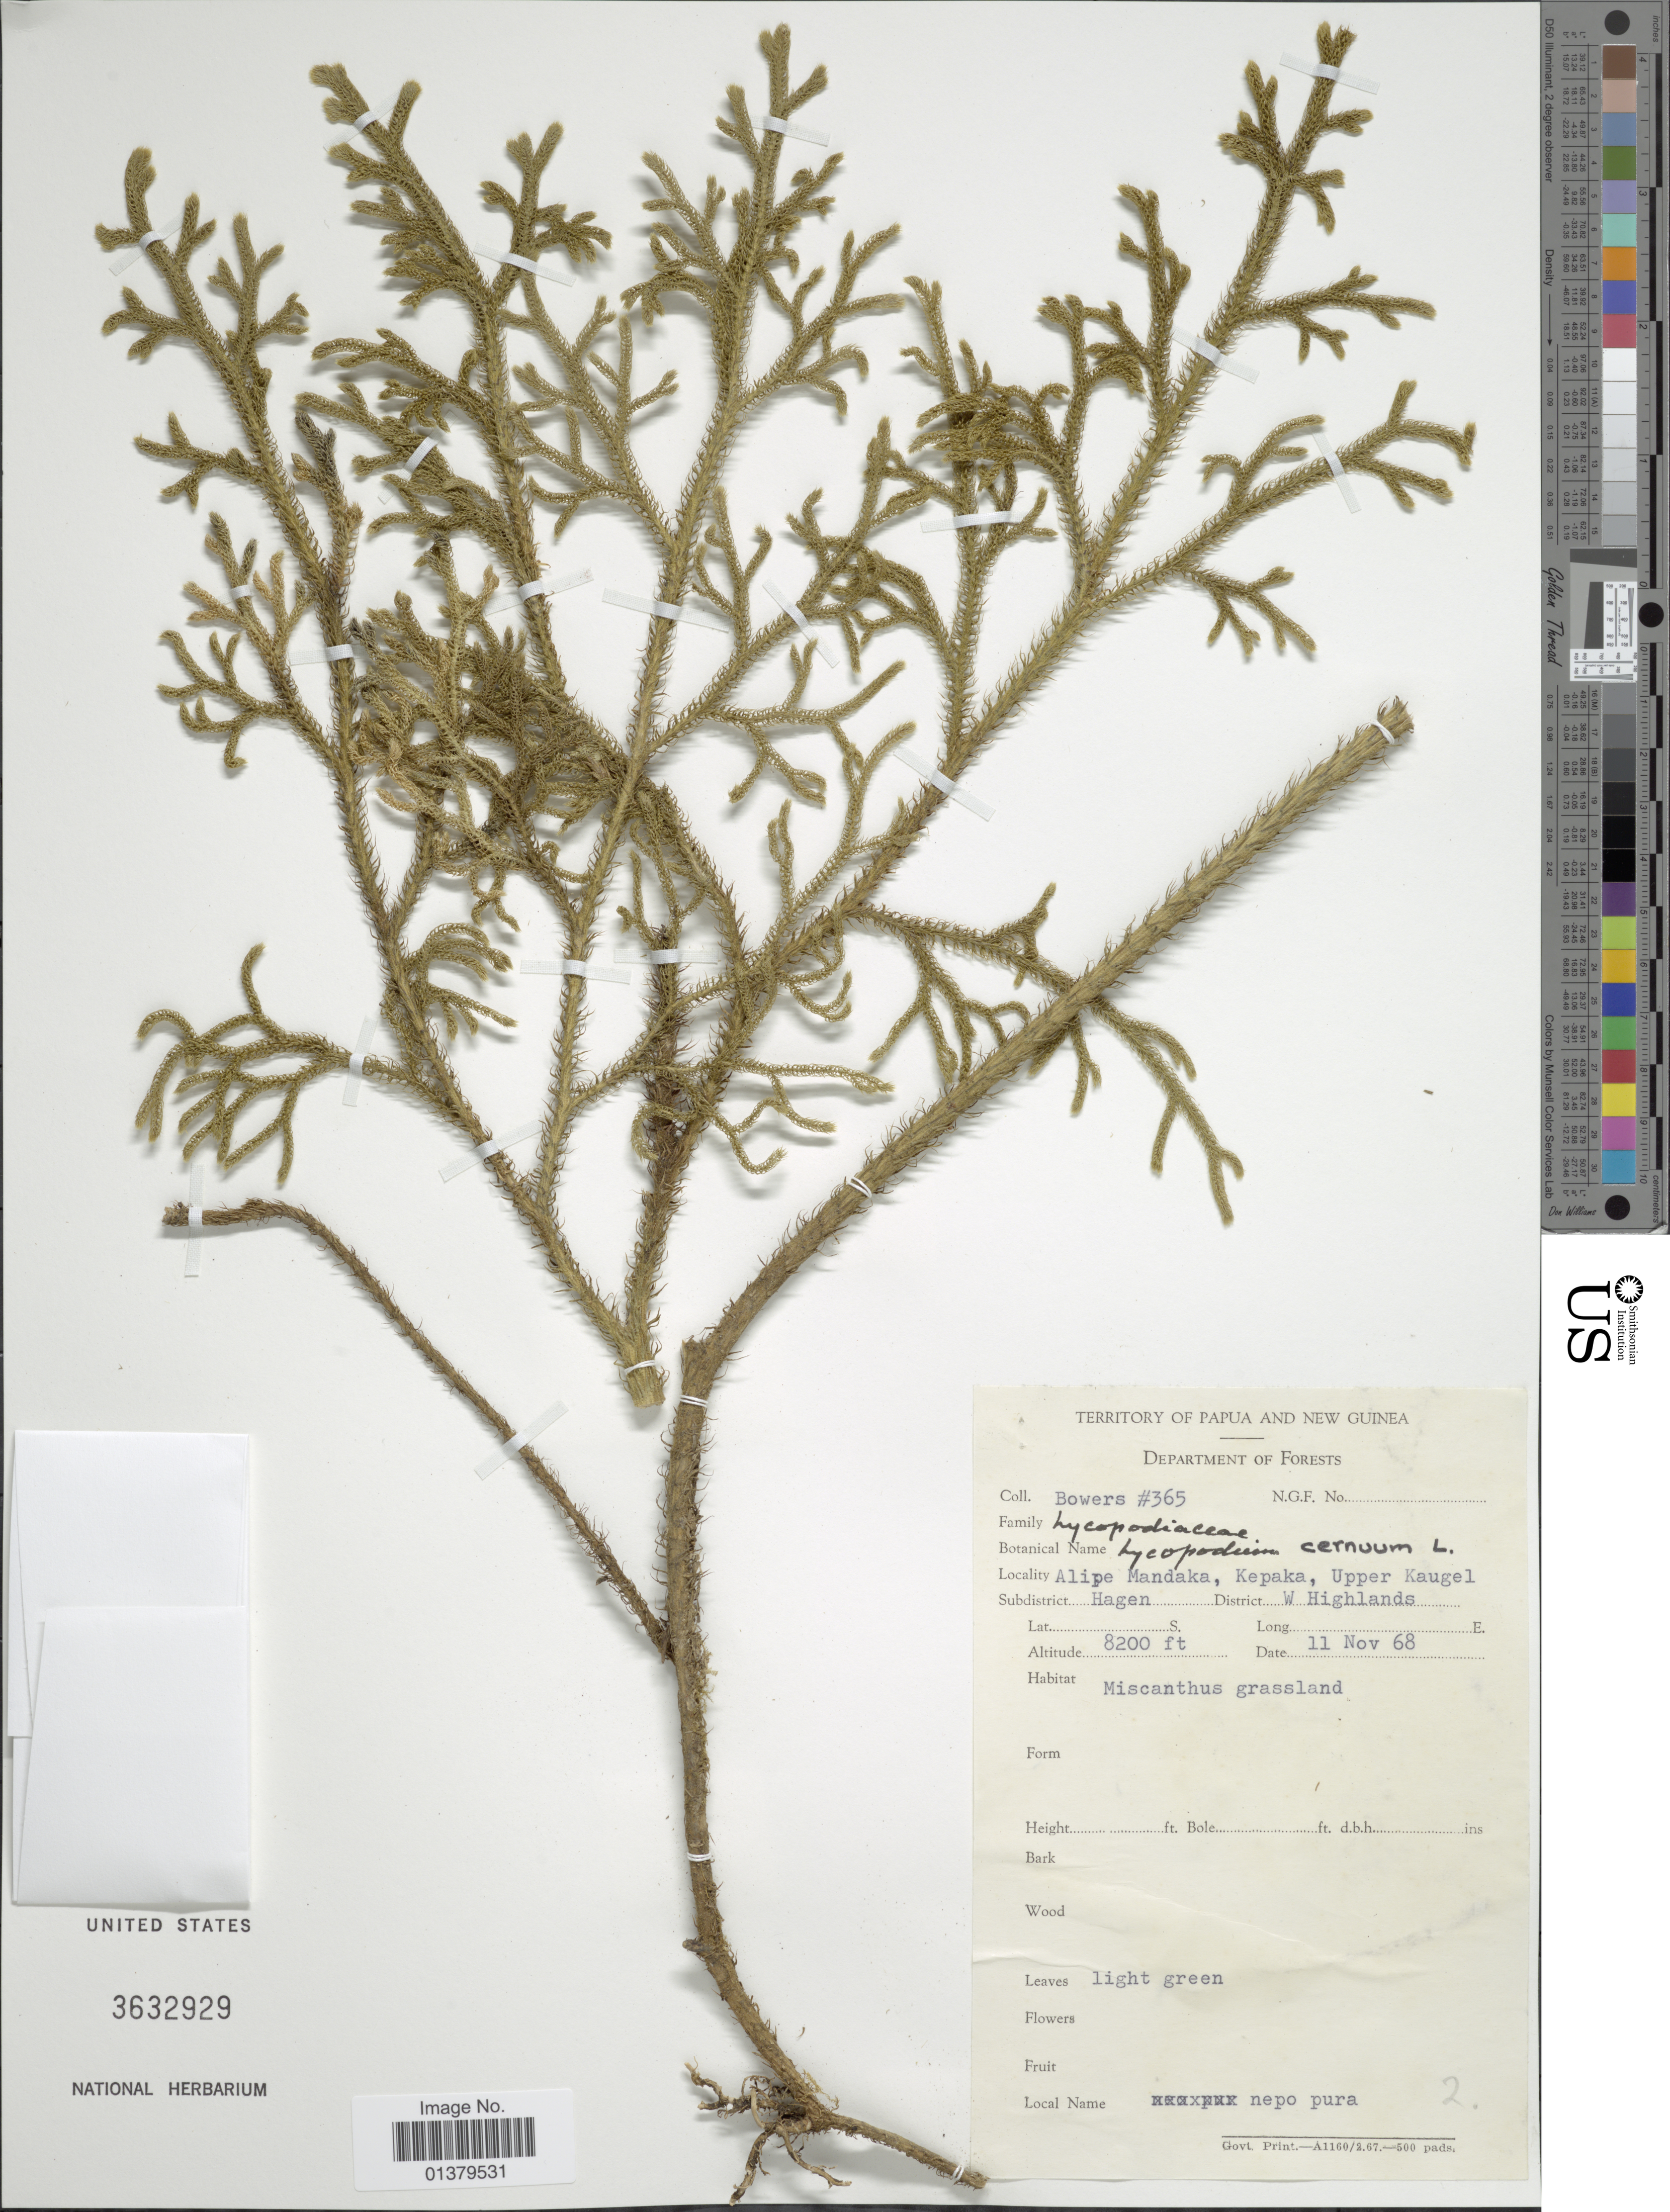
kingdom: Plantae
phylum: Tracheophyta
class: Lycopodiopsida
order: Lycopodiales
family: Lycopodiaceae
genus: Palhinhaea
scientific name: Palhinhaea cernua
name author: (L.) Vasc. & Franco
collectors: -. Bowers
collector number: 365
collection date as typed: Transcribed d/m/y: 11/11/68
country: Papua New Guinea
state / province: Western Highlands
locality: Alipe Mandaka, kepaka, Upper Kaugel, Subdistrict Hagen, District W Highlands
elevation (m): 2499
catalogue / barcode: US 3632929